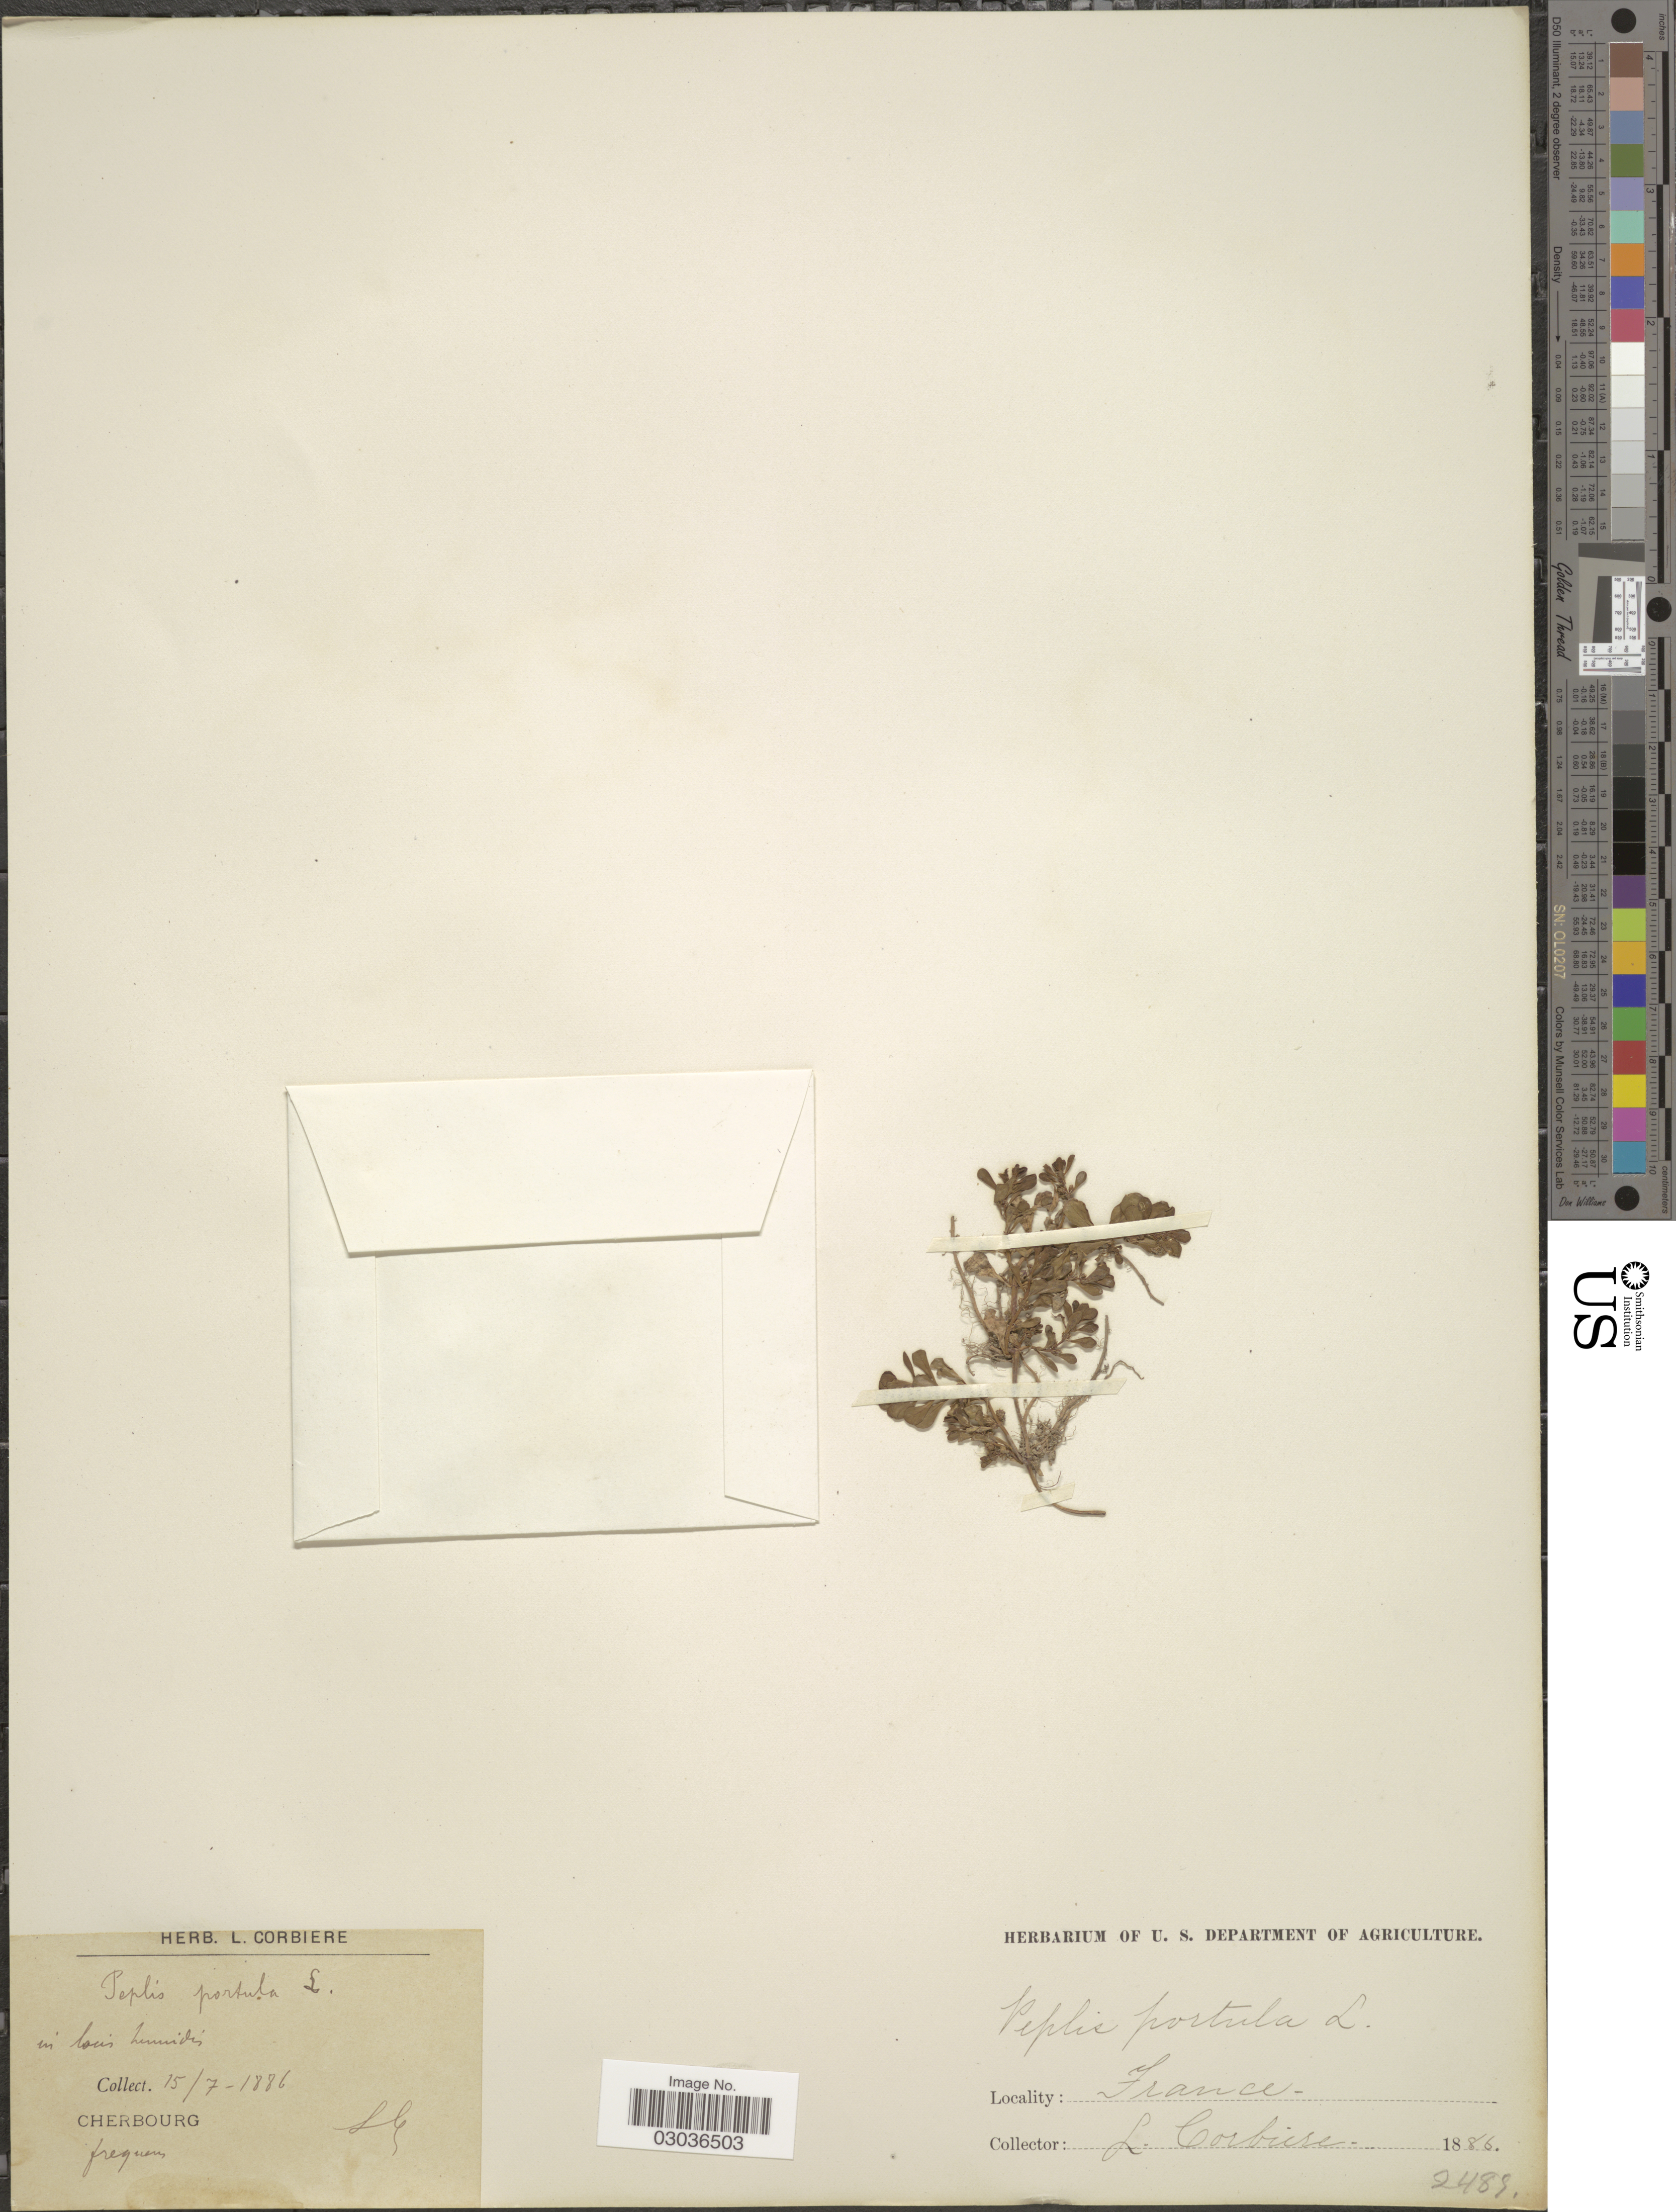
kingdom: Plantae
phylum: Tracheophyta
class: Magnoliopsida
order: Myrtales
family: Lythraceae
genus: Lythrum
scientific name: Lythrum portula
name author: (L.) D.A. Webb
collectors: L. Corbière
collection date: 1886-07-15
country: France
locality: Cherbourg.